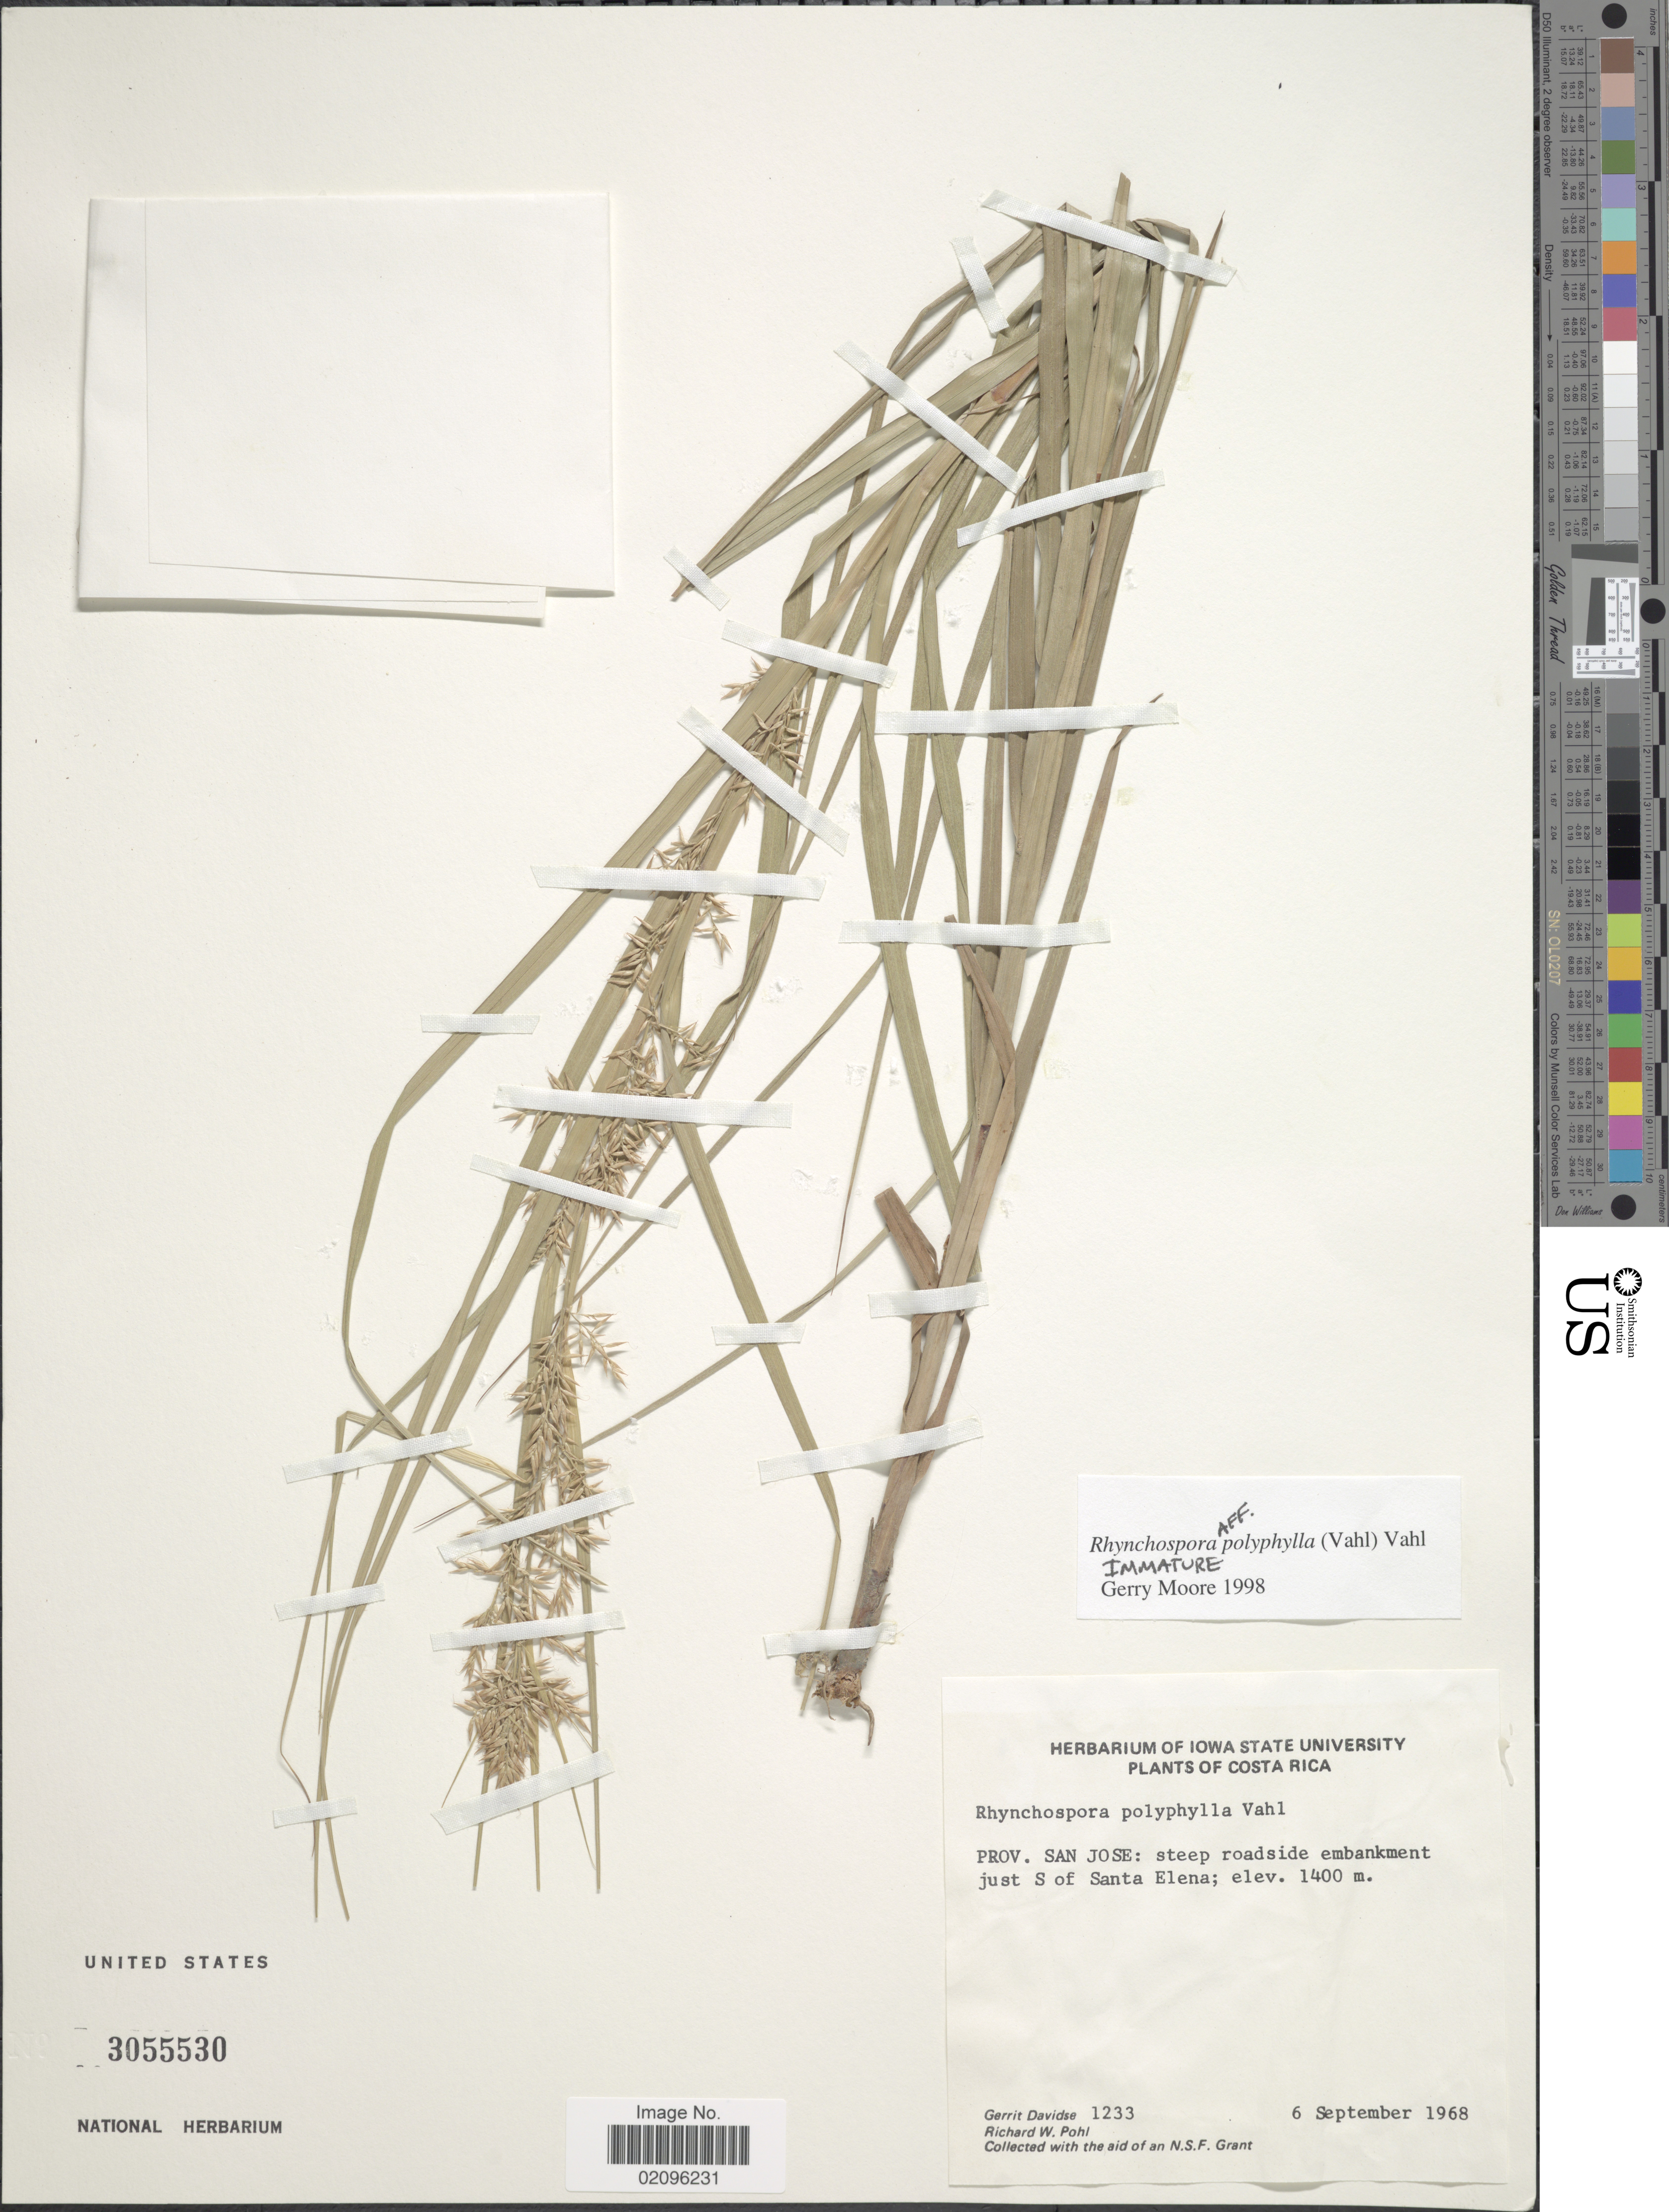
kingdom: Plantae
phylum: Tracheophyta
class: Liliopsida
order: Poales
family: Cyperaceae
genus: Rhynchospora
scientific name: Rhynchospora polyphylla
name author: (Vahl) Vahl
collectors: G. Davidse & R. W. Pohl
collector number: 1233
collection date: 1968-09-06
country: Costa Rica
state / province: San José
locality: Steep roadside embankment just S of Santa Elena.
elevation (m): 1400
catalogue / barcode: US 3055530